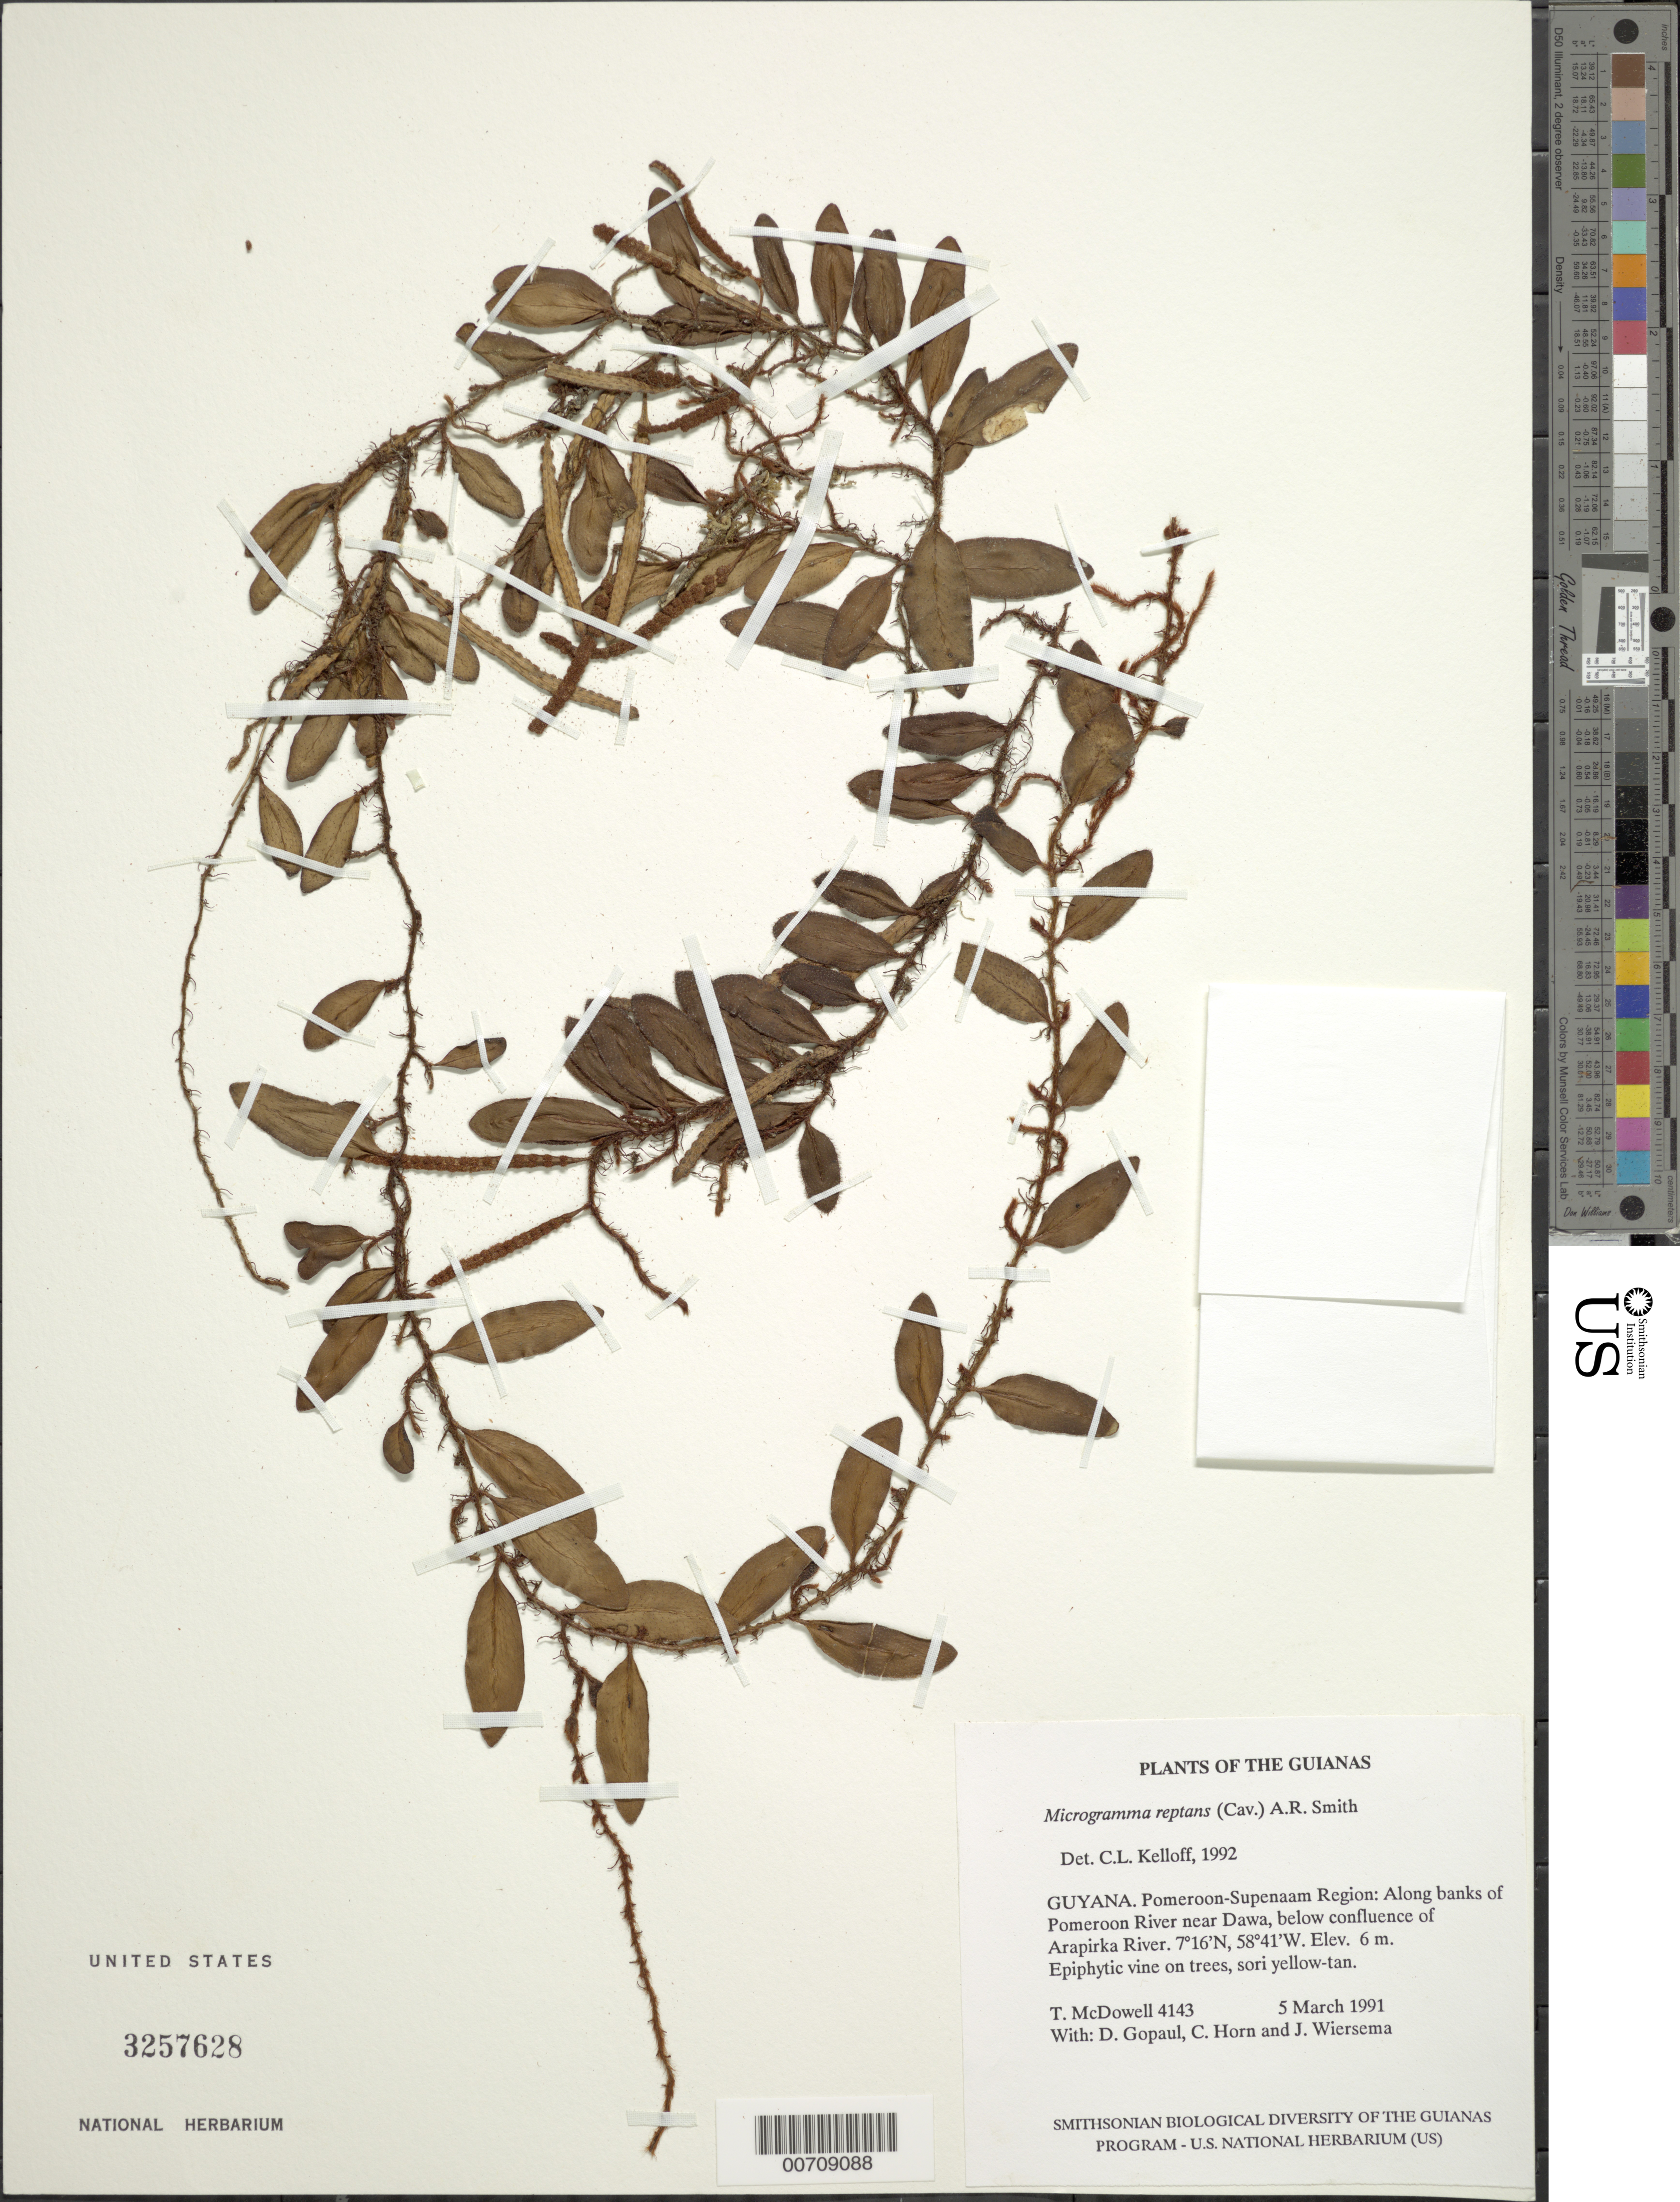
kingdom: Plantae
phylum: Tracheophyta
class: Polypodiopsida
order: Polypodiales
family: Polypodiaceae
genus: Microgramma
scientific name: Microgramma reptans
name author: (Cav.) A.R. Sm.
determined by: Kelloff, Carol L., (US), Smithsonian Institution - National Museum of Natural History (UNITED STATES)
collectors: T. McDowell, D. Gopaul, C. N. Horn & J. H. Wiersema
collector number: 4143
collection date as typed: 6 March 1991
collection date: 1991-03-06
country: Guyana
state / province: Pomeroon-Supenaam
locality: Pomeroon River near Dawa, below confluence of Arapirka River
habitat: Along banks of river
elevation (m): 6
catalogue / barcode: US 3257628